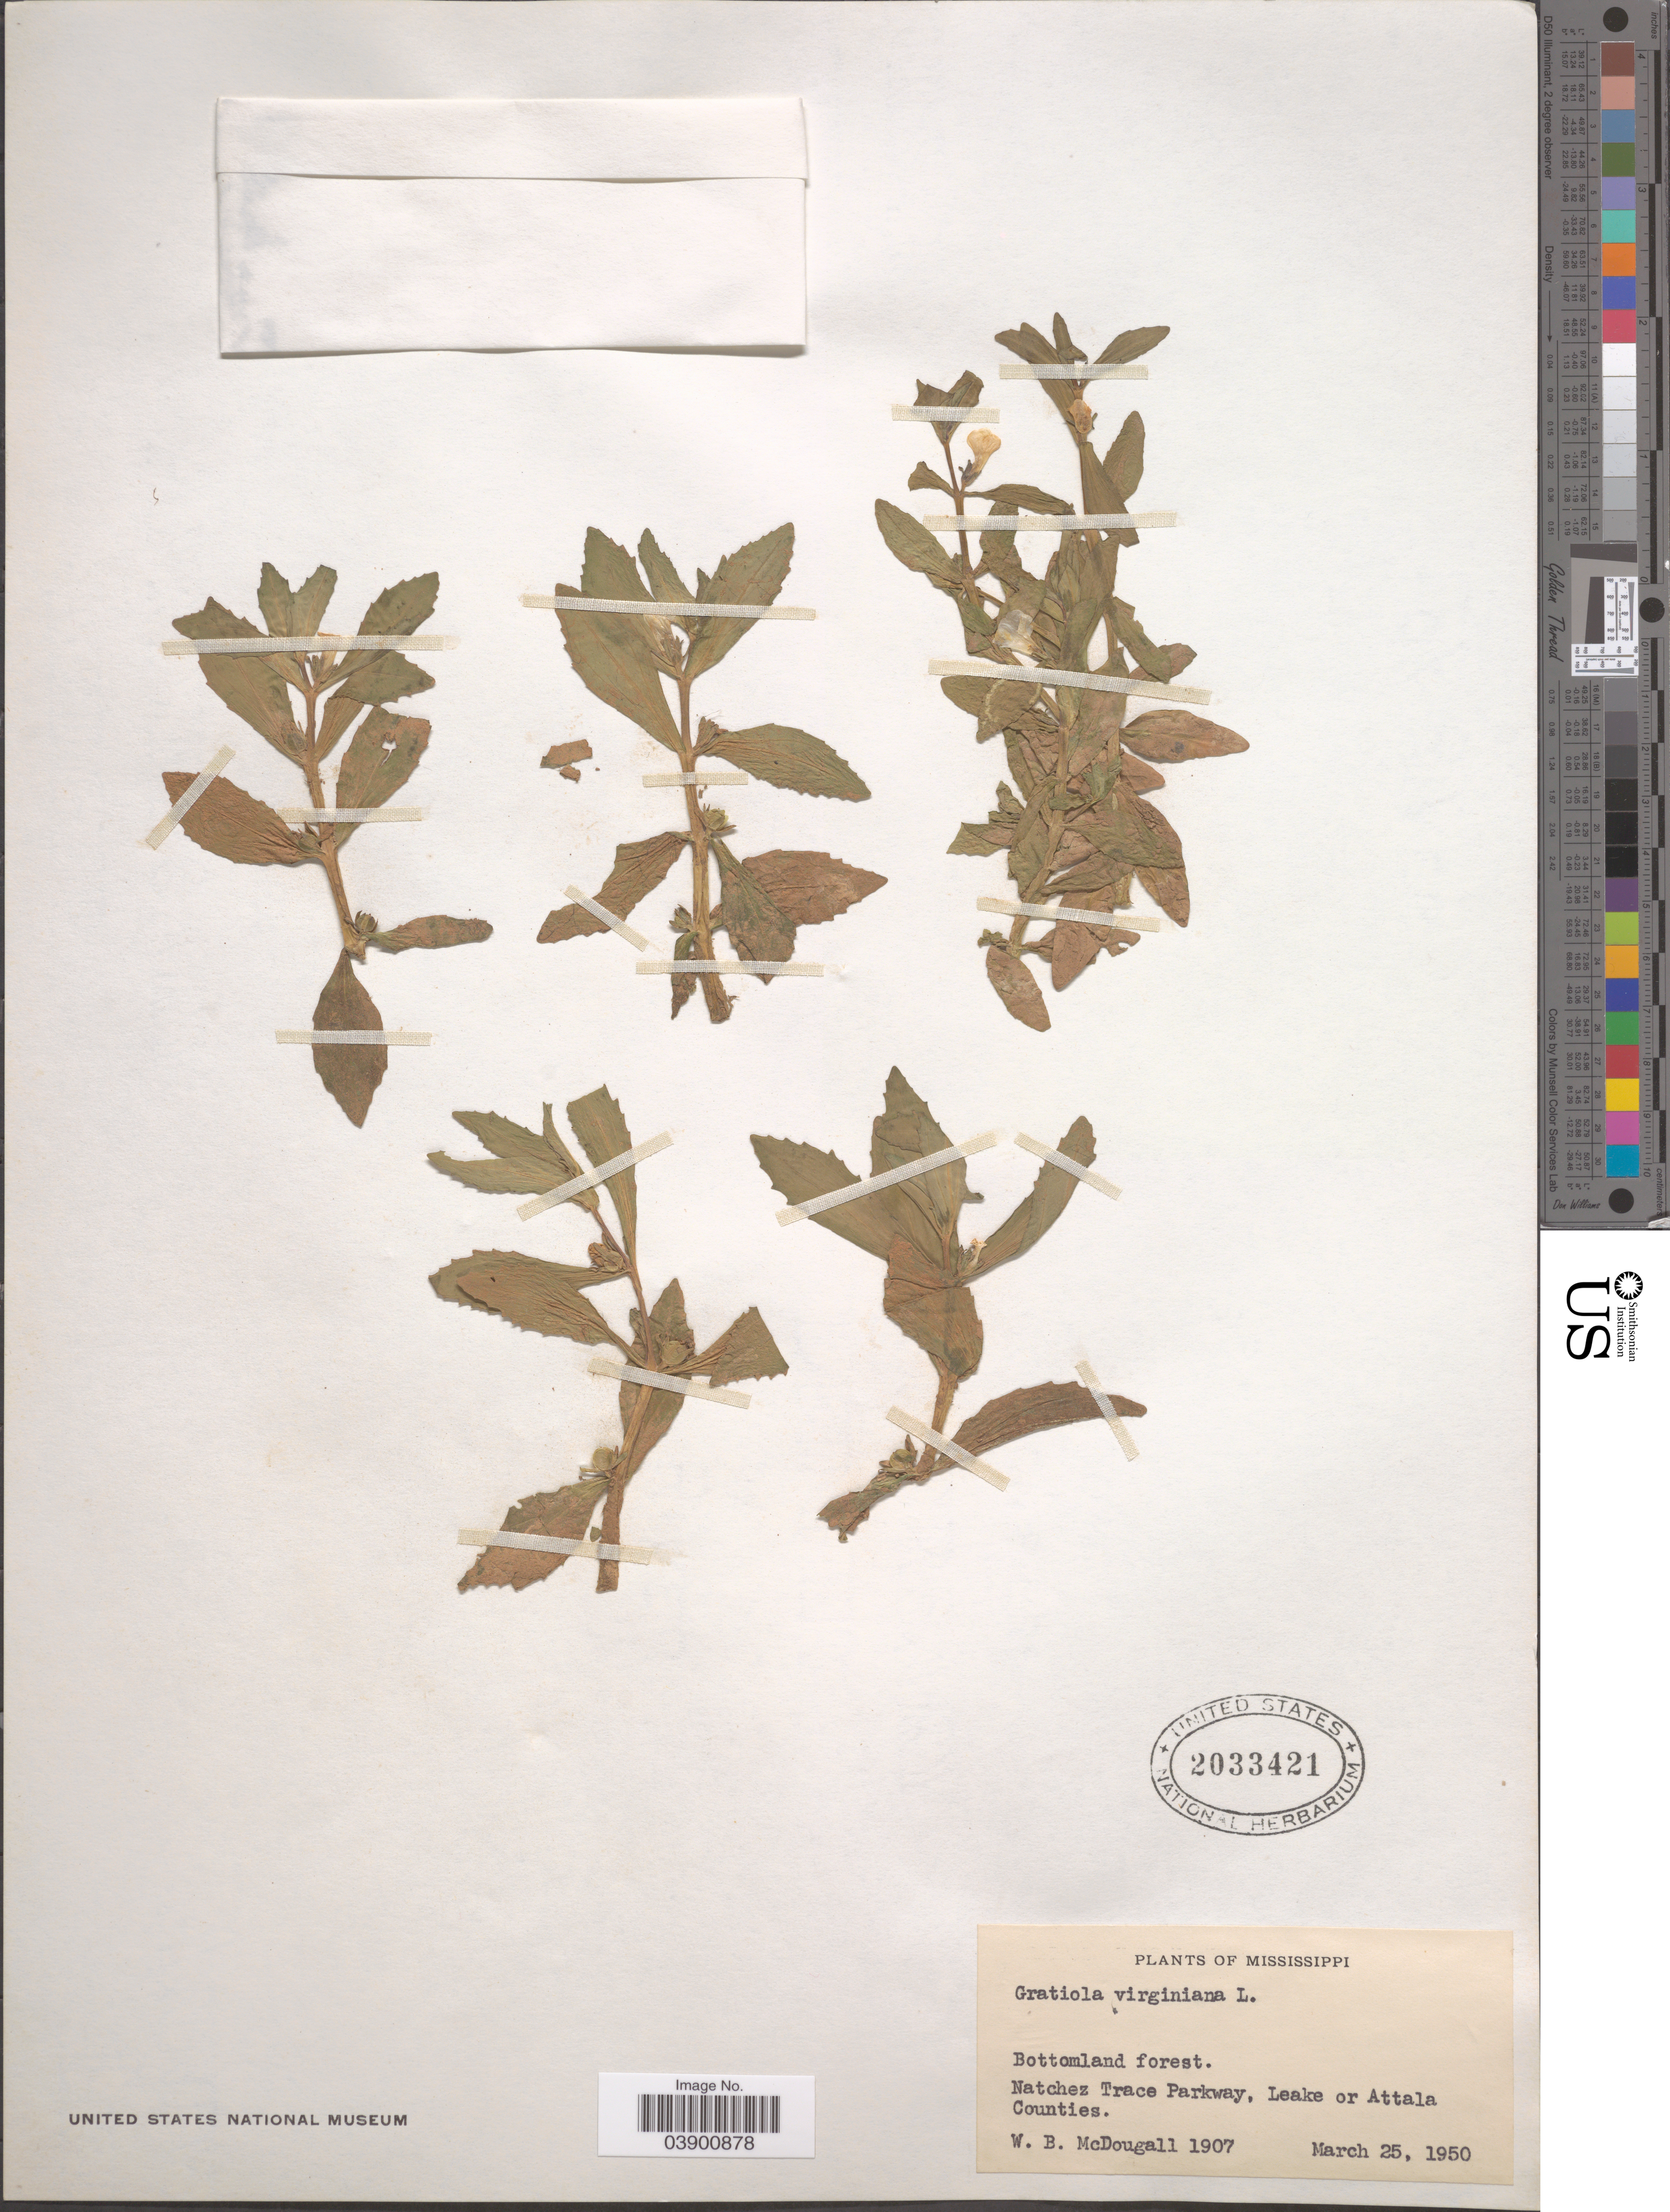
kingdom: Plantae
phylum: Tracheophyta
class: Magnoliopsida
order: Lamiales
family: Plantaginaceae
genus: Gratiola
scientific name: Gratiola virginiana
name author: L.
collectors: W. B. McDougall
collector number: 1907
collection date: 1950-03-25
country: United States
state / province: Mississippi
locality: Natchez Trace Parkway, Leake or Attala Counties.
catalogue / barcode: US 2033421